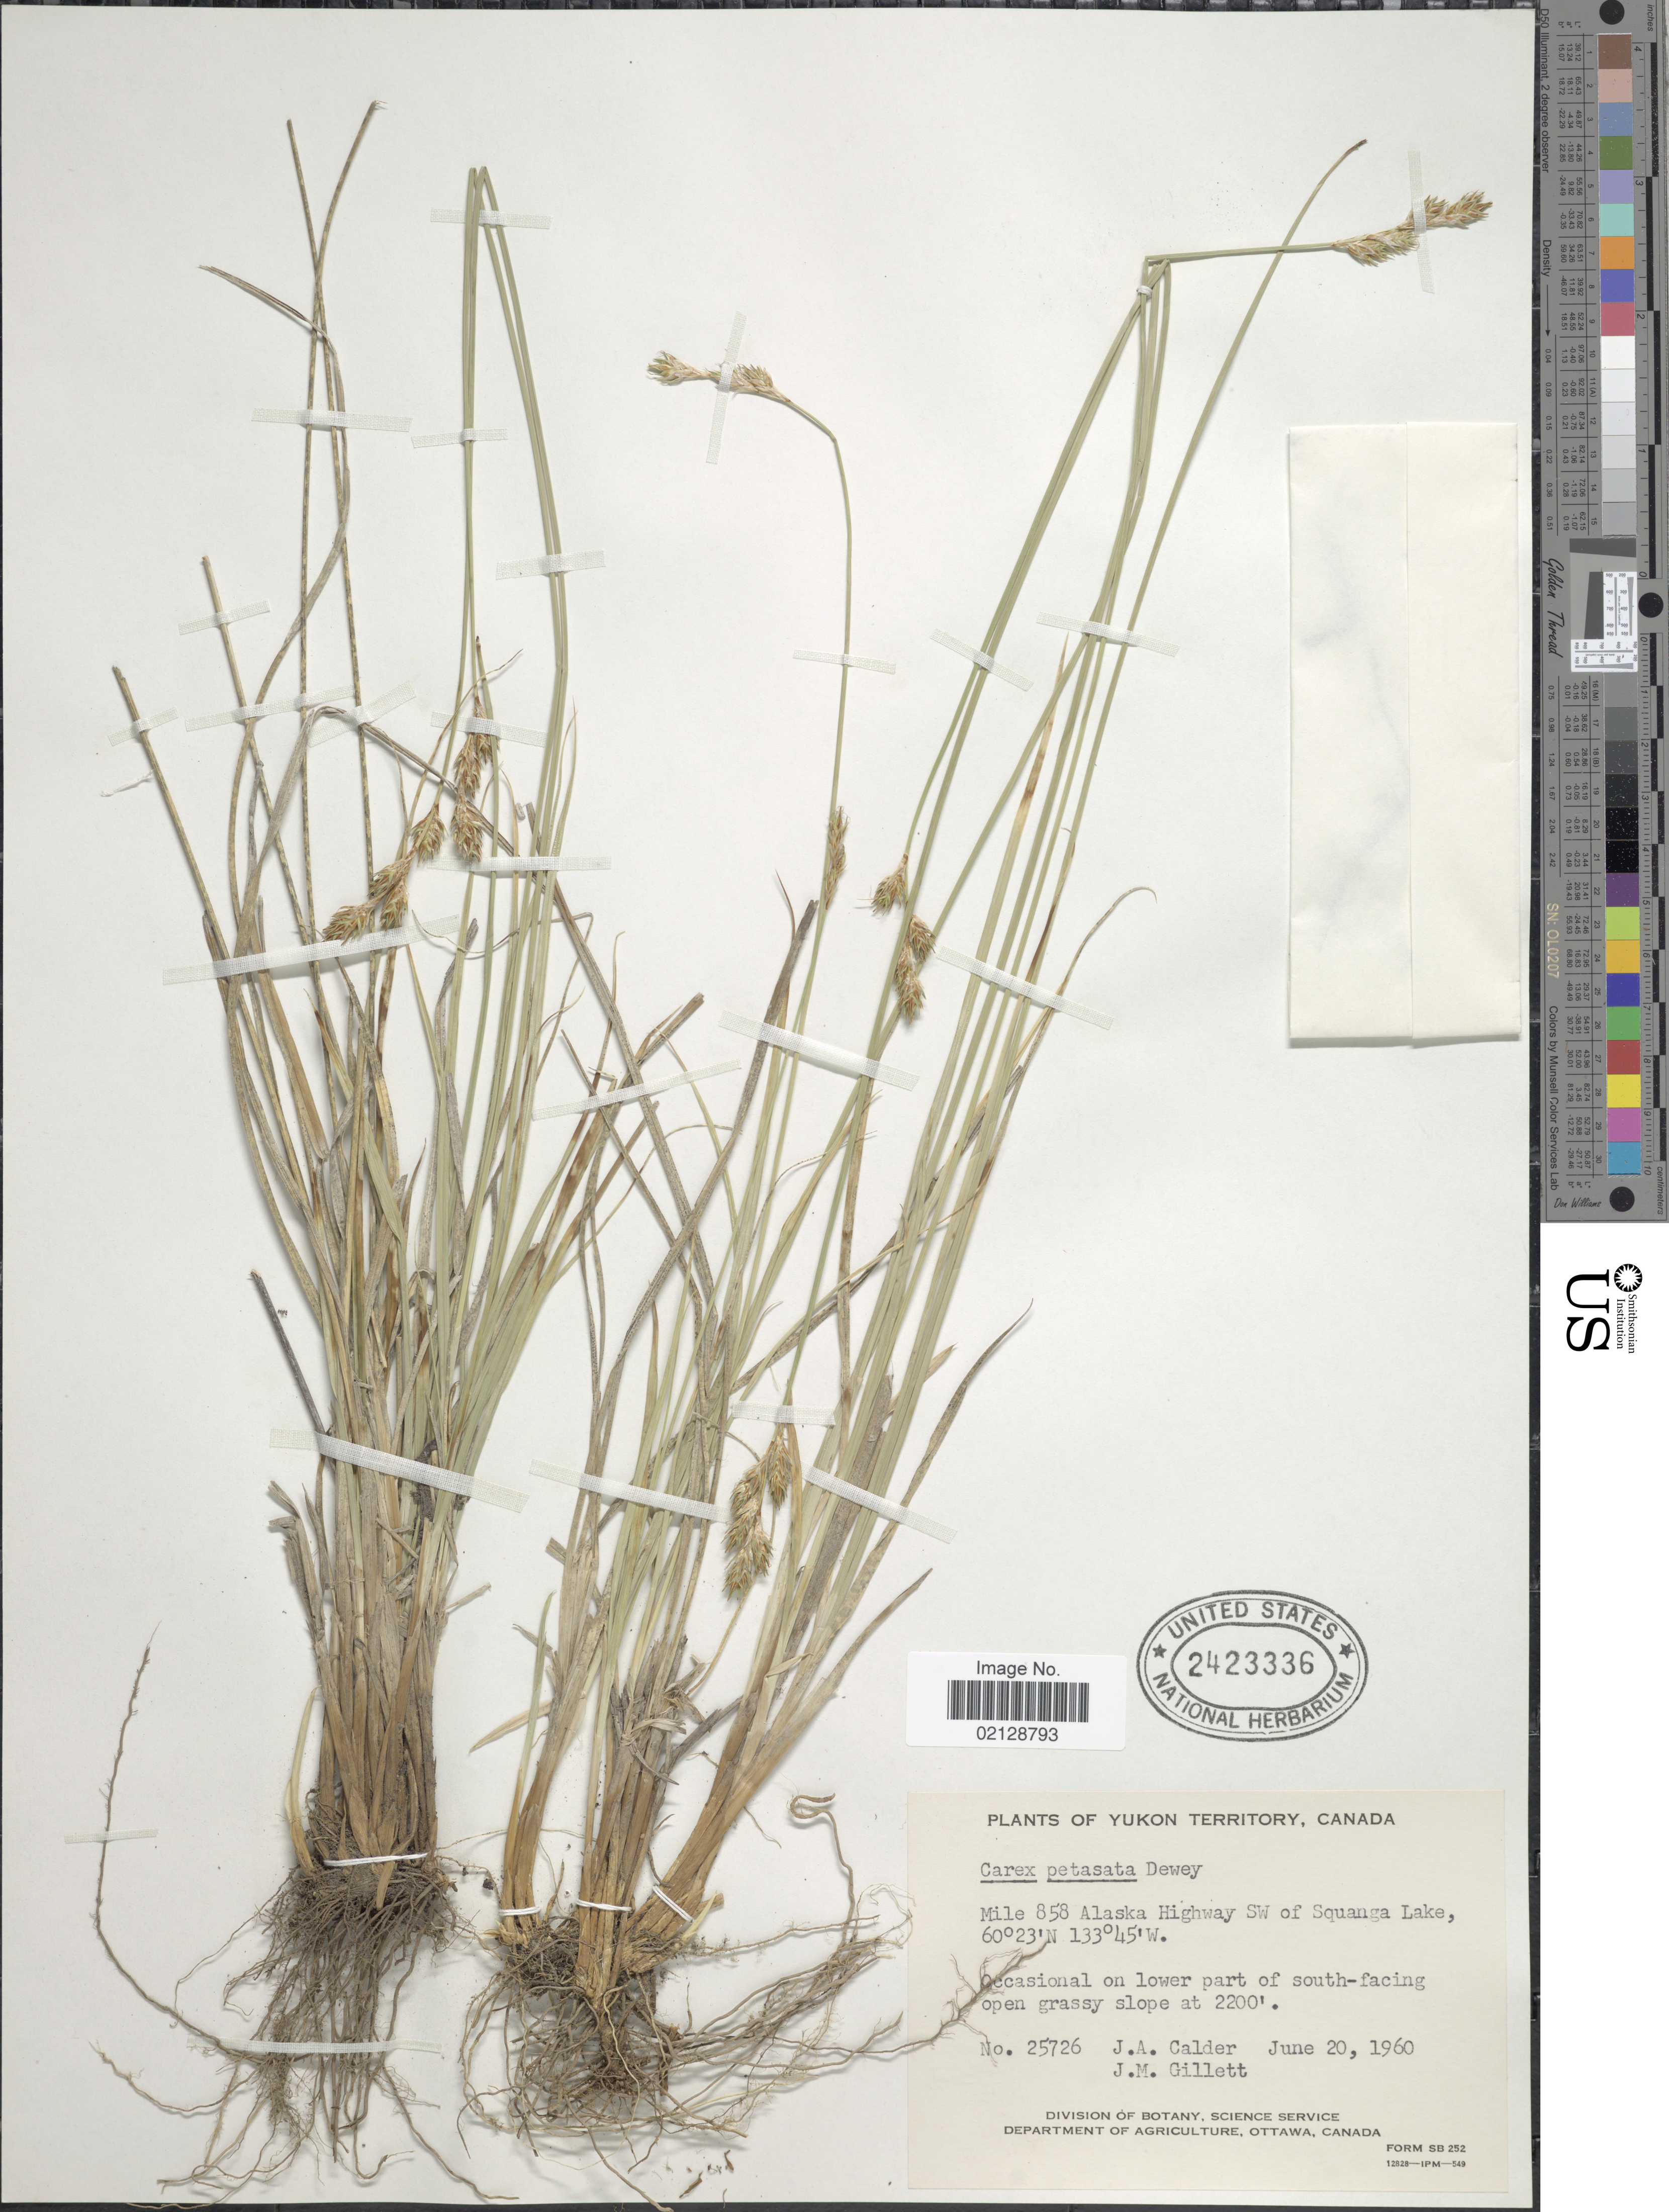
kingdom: Plantae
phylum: Tracheophyta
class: Liliopsida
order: Poales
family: Cyperaceae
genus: Carex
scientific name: Carex petasata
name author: Dewey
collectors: J. A. Calder & J. M. Gillett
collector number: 25726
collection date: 1960-06-20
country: Canada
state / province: Yukon Territory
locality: Mile 858 Alaska Highway SW of Squanga Lake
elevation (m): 671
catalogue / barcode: US 2423336